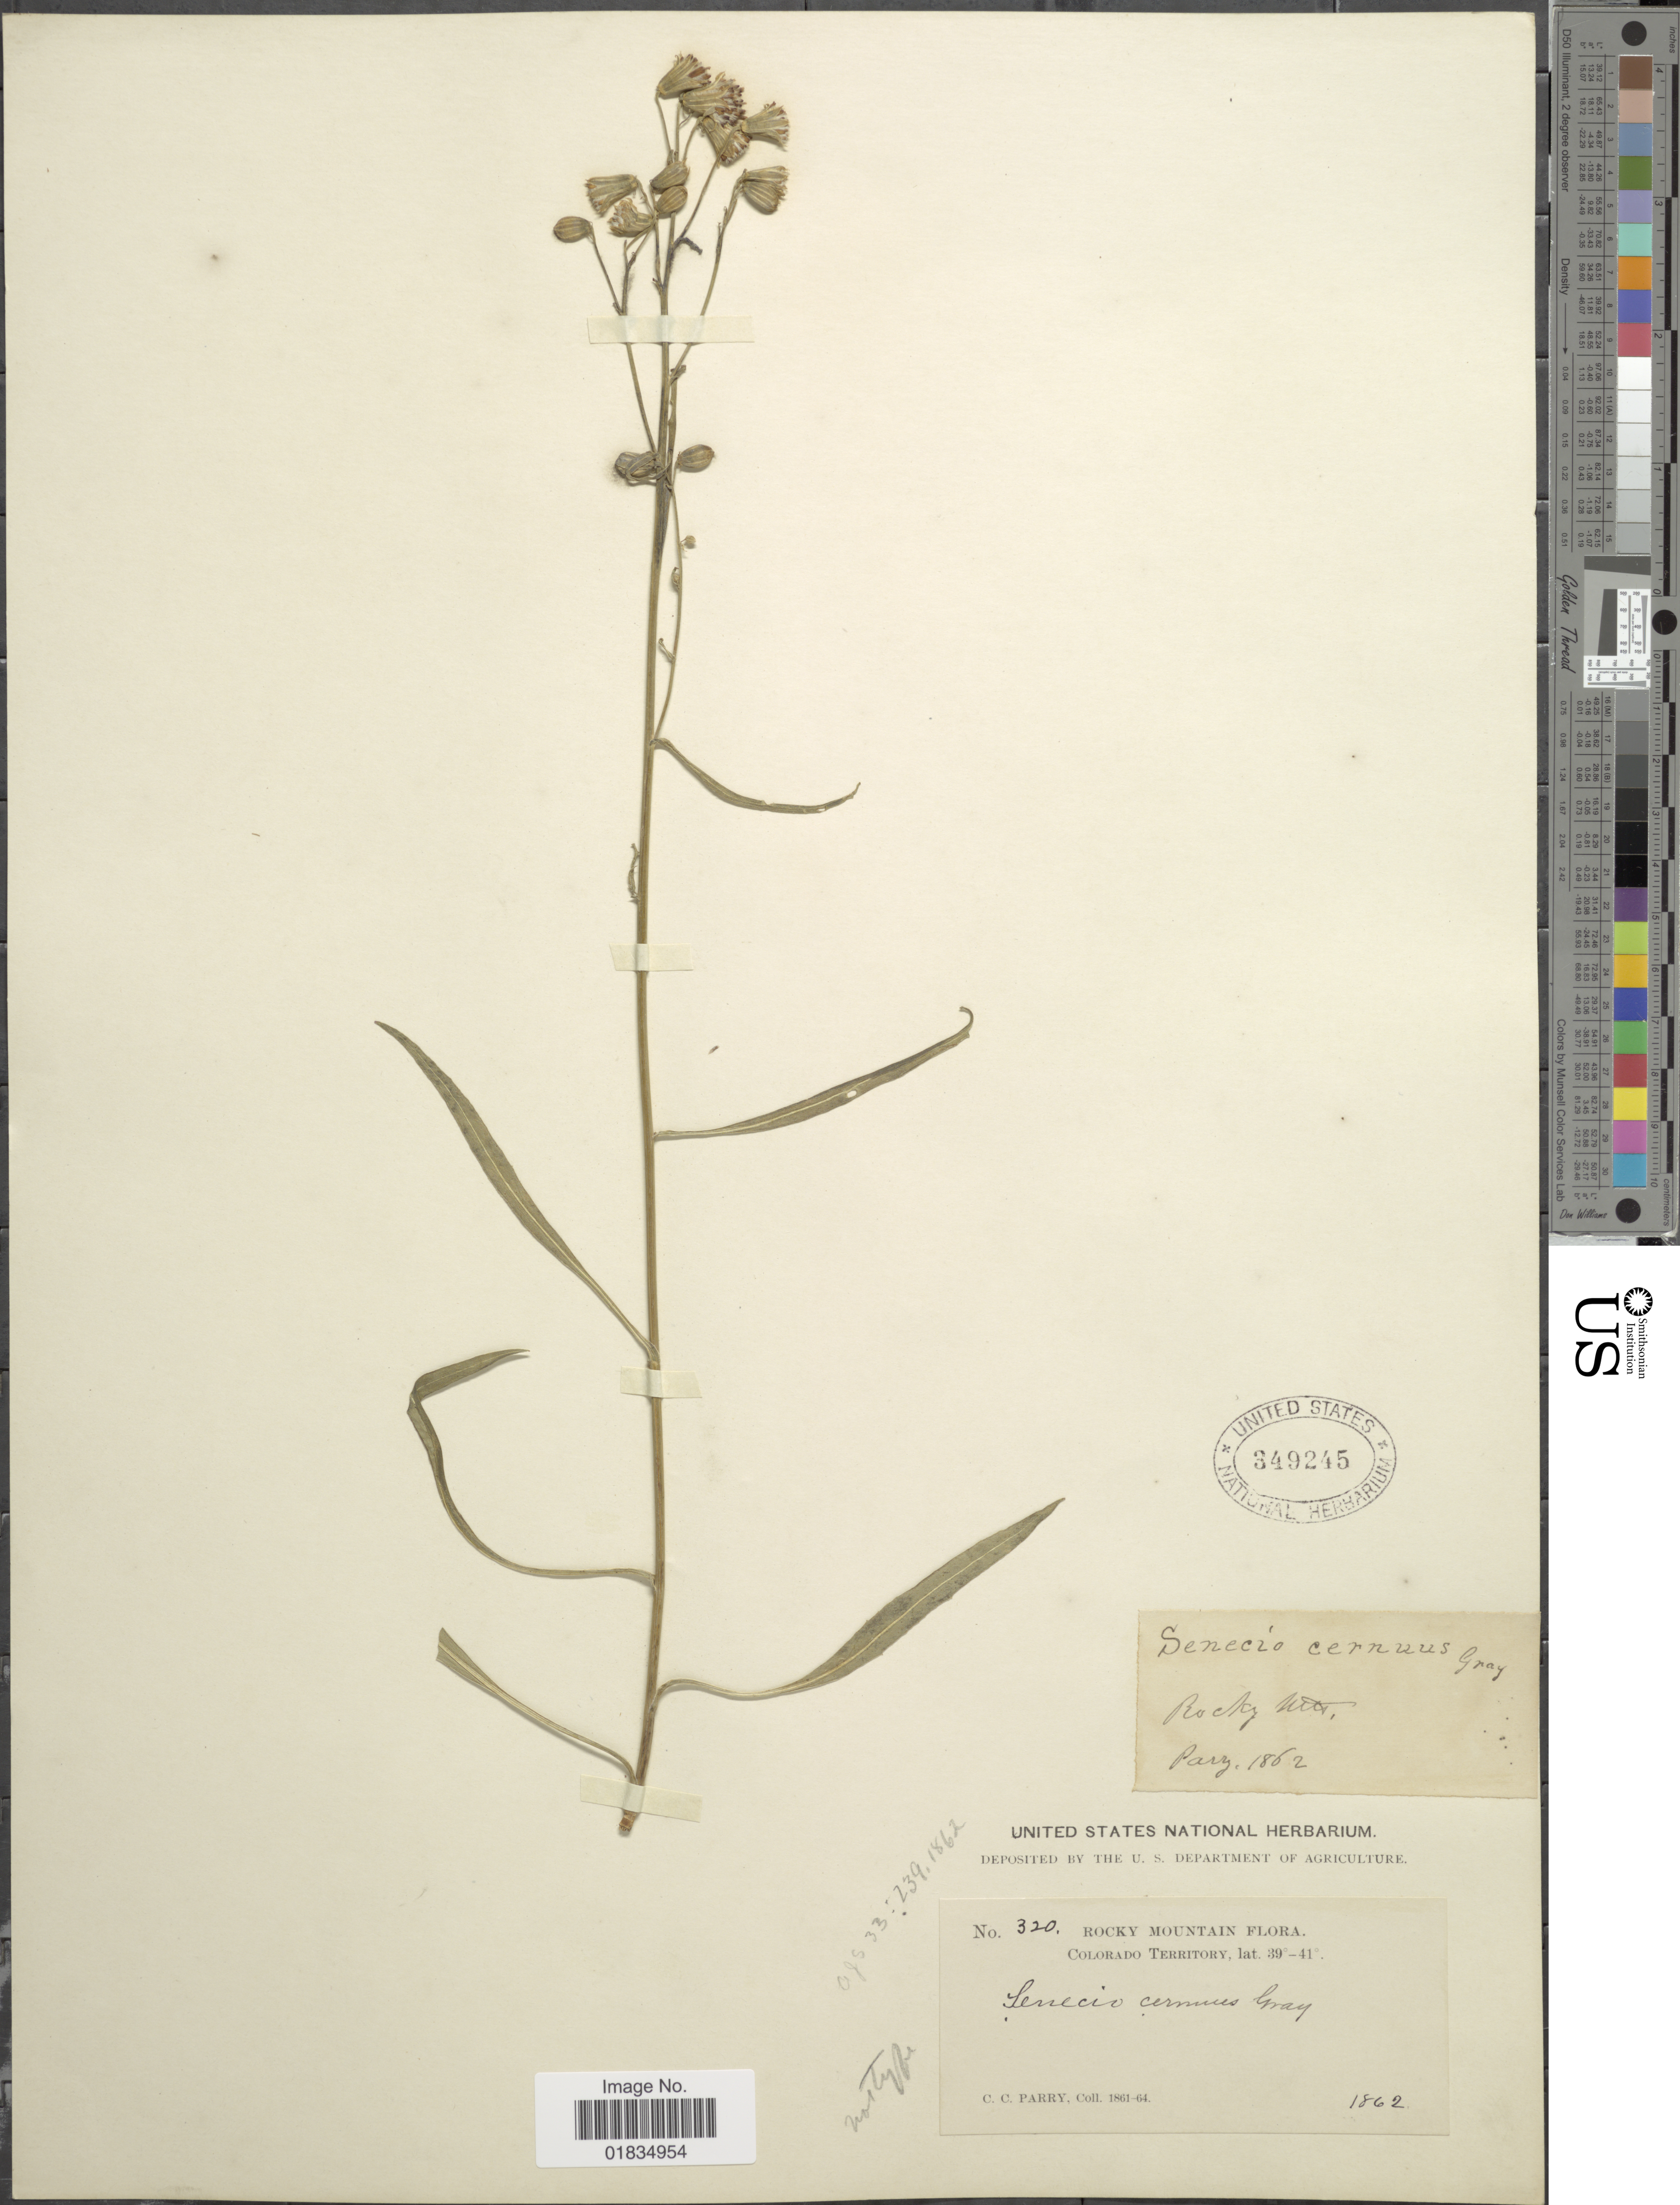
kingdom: Plantae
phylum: Tracheophyta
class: Magnoliopsida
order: Asterales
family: Asteraceae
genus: Senecio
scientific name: Senecio pudicus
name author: Greene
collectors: C. C. Parry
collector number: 320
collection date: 1862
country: United States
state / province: Colorado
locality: Rocky Mountain, Colorado Territory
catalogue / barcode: US 349245